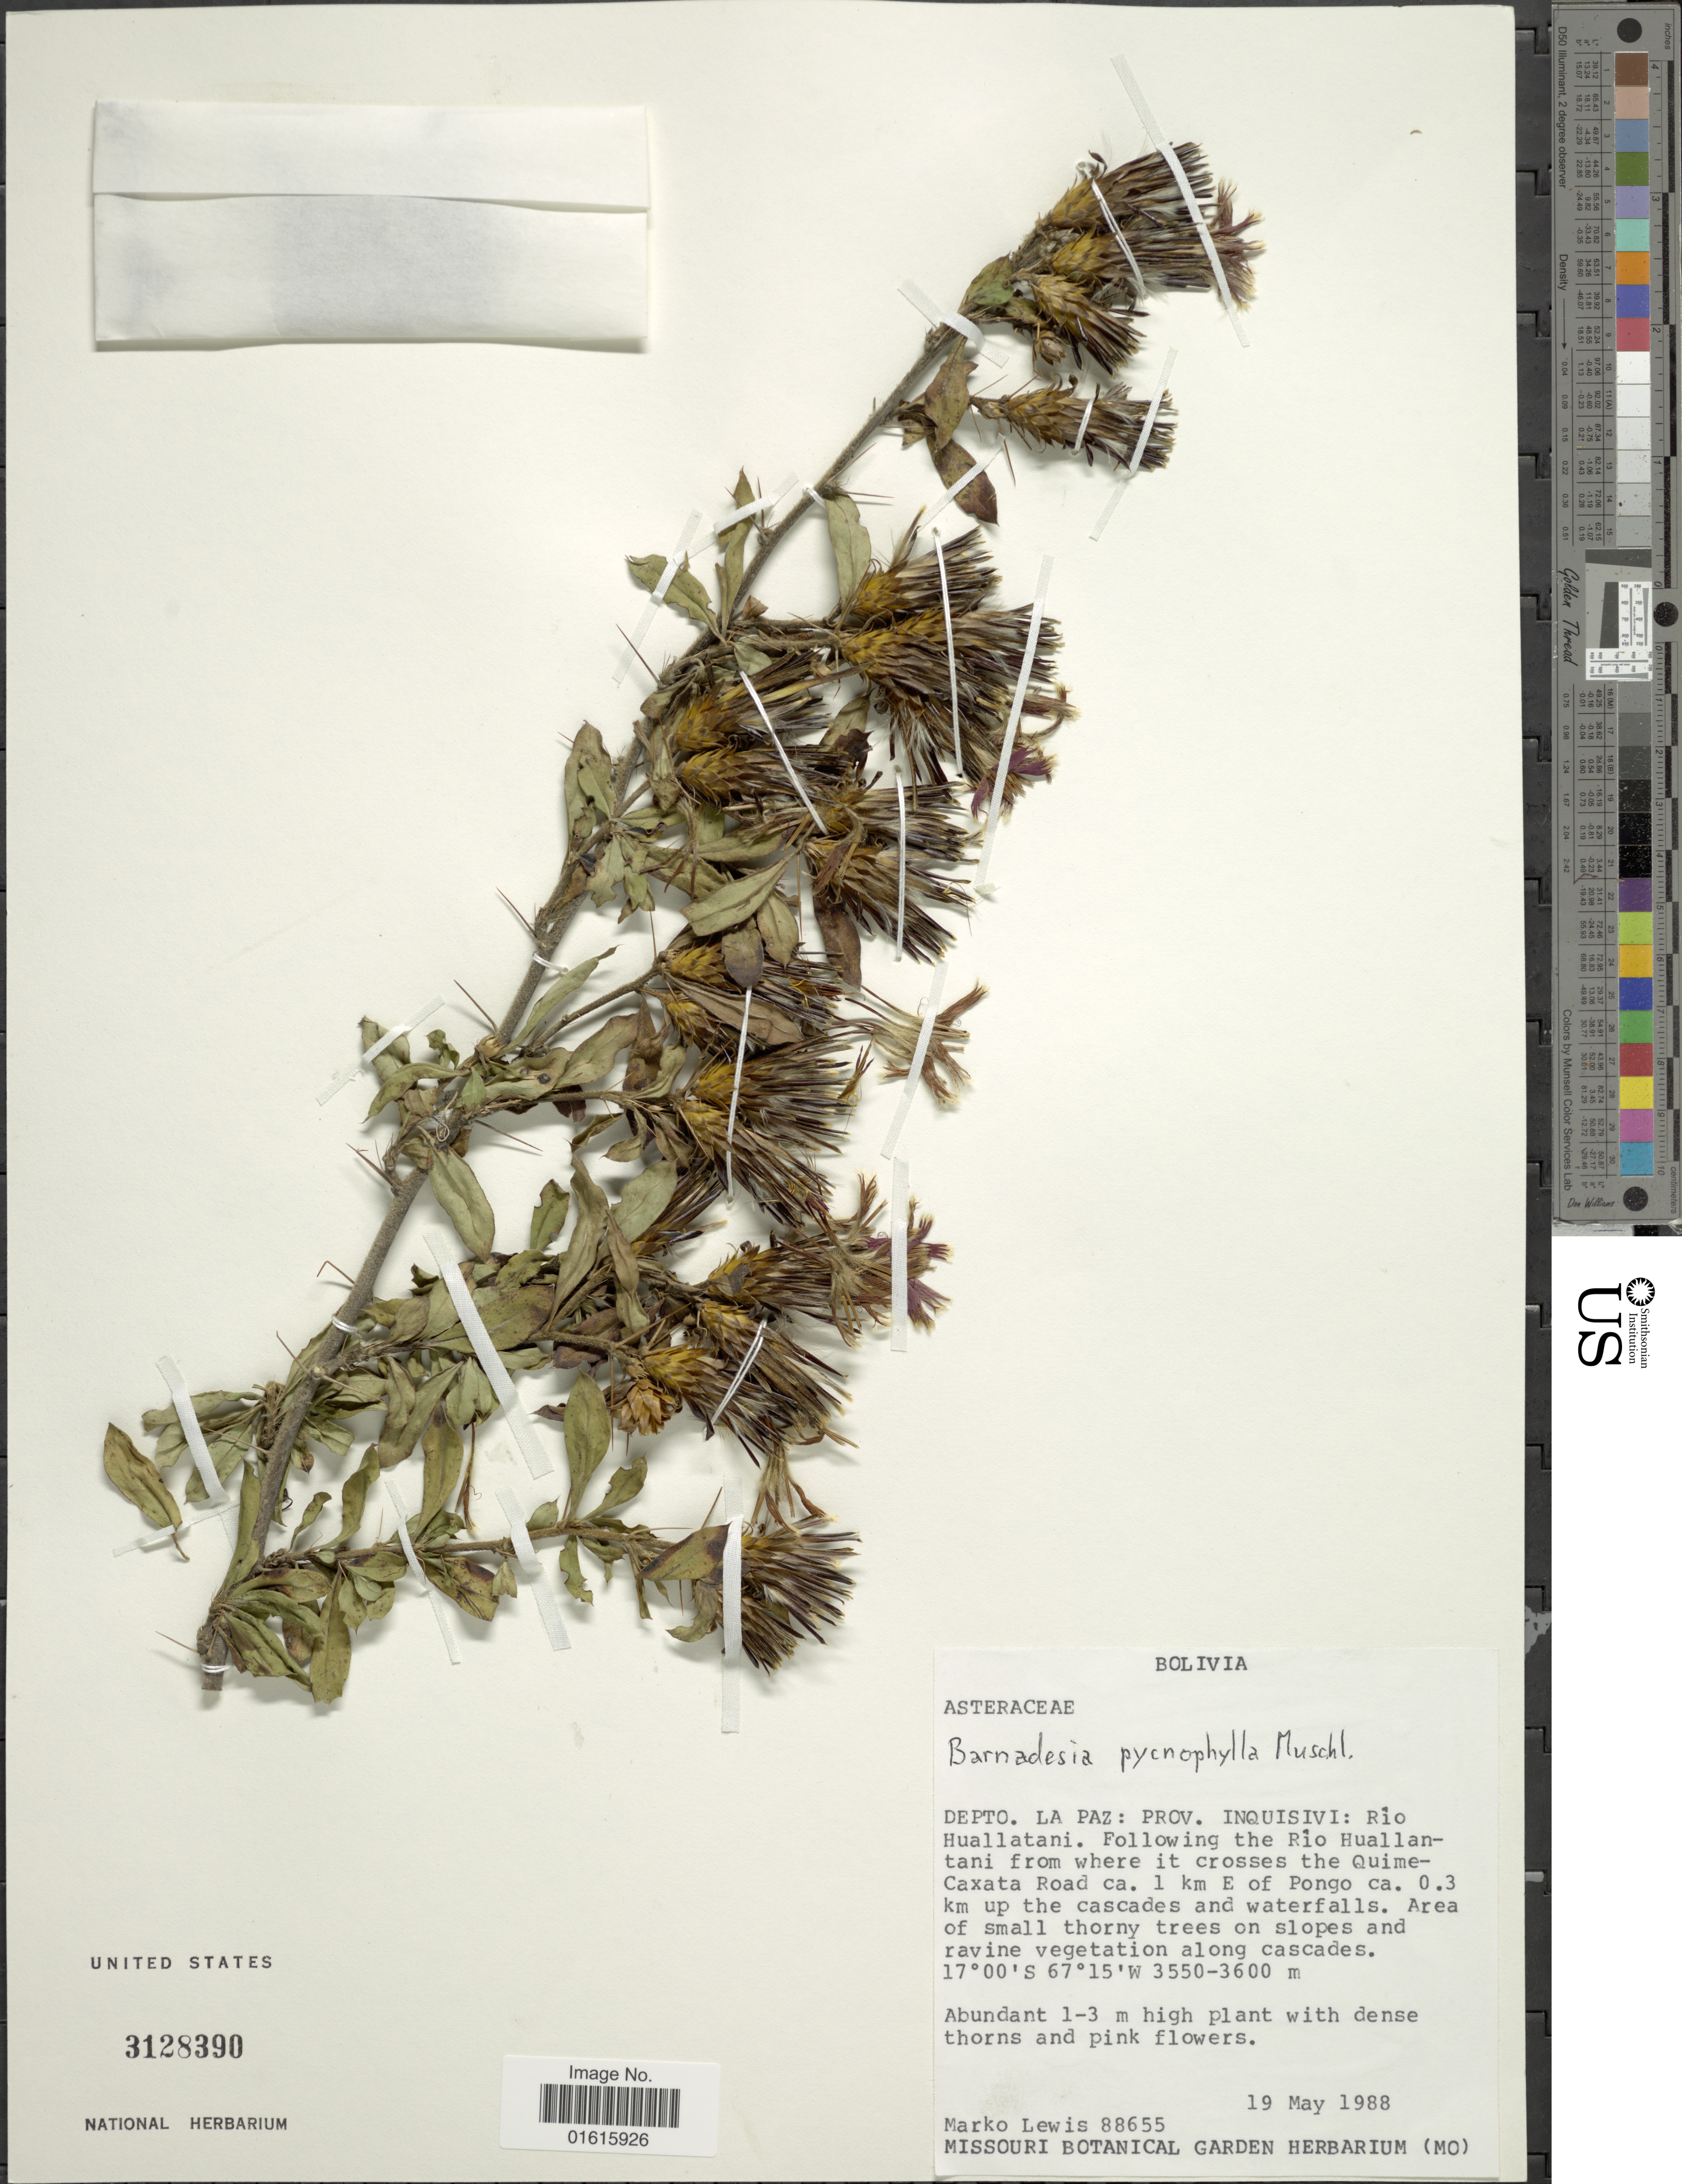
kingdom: Plantae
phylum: Tracheophyta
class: Magnoliopsida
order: Asterales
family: Asteraceae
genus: Barnadesia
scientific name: Barnadesia pycnophylla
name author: Muschl.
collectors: M. A. Lewis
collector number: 88655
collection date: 1988-05-19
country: Bolivia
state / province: La Paz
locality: Prov. Inquisivi: Rio Huallatani. Following the Rio Huallantani from where it crosses the Quimecaxata Road ca. 1 km E of Pongo ca. 0.3 km up the cascades and waterfalls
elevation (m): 3550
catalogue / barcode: US 3128390